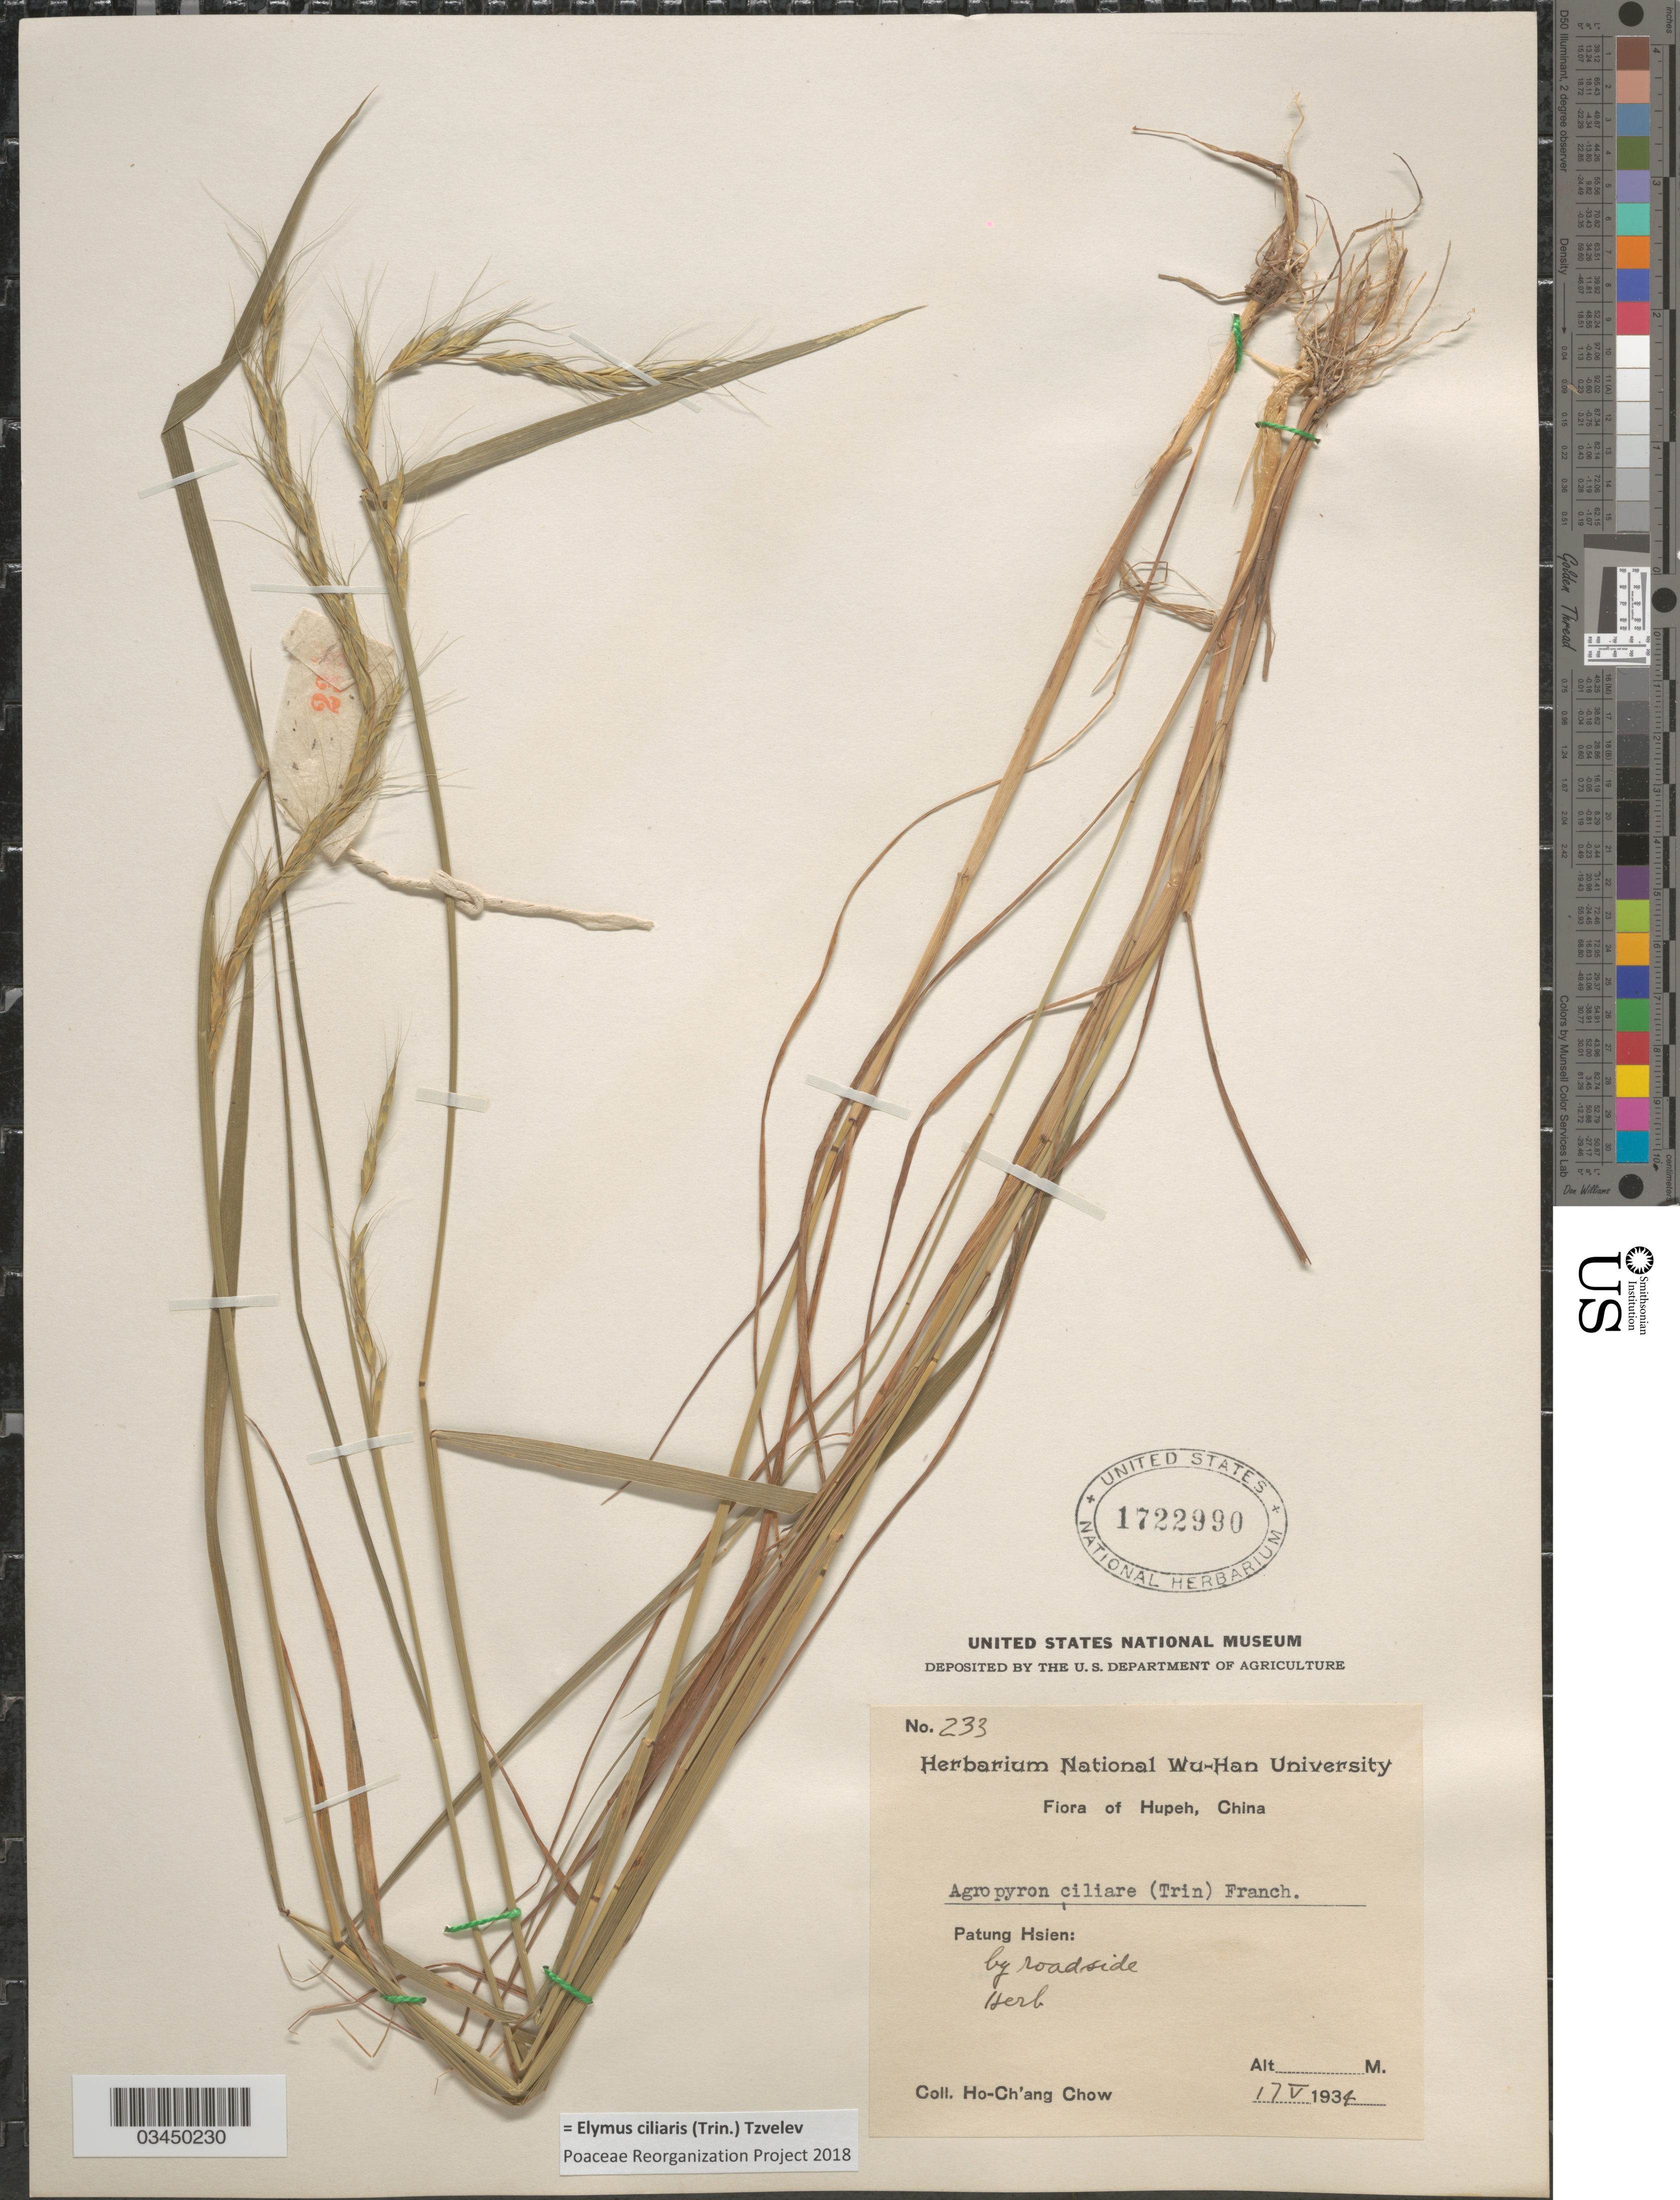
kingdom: Plantae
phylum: Tracheophyta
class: Liliopsida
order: Poales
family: Poaceae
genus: Elymus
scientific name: Elymus ciliaris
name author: (Trin.) Tzvelev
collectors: H. Chow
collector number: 233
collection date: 1934-05-17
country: China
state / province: Hubei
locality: Hupeh. Patung Hsien: by roadside.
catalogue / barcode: US 1722990